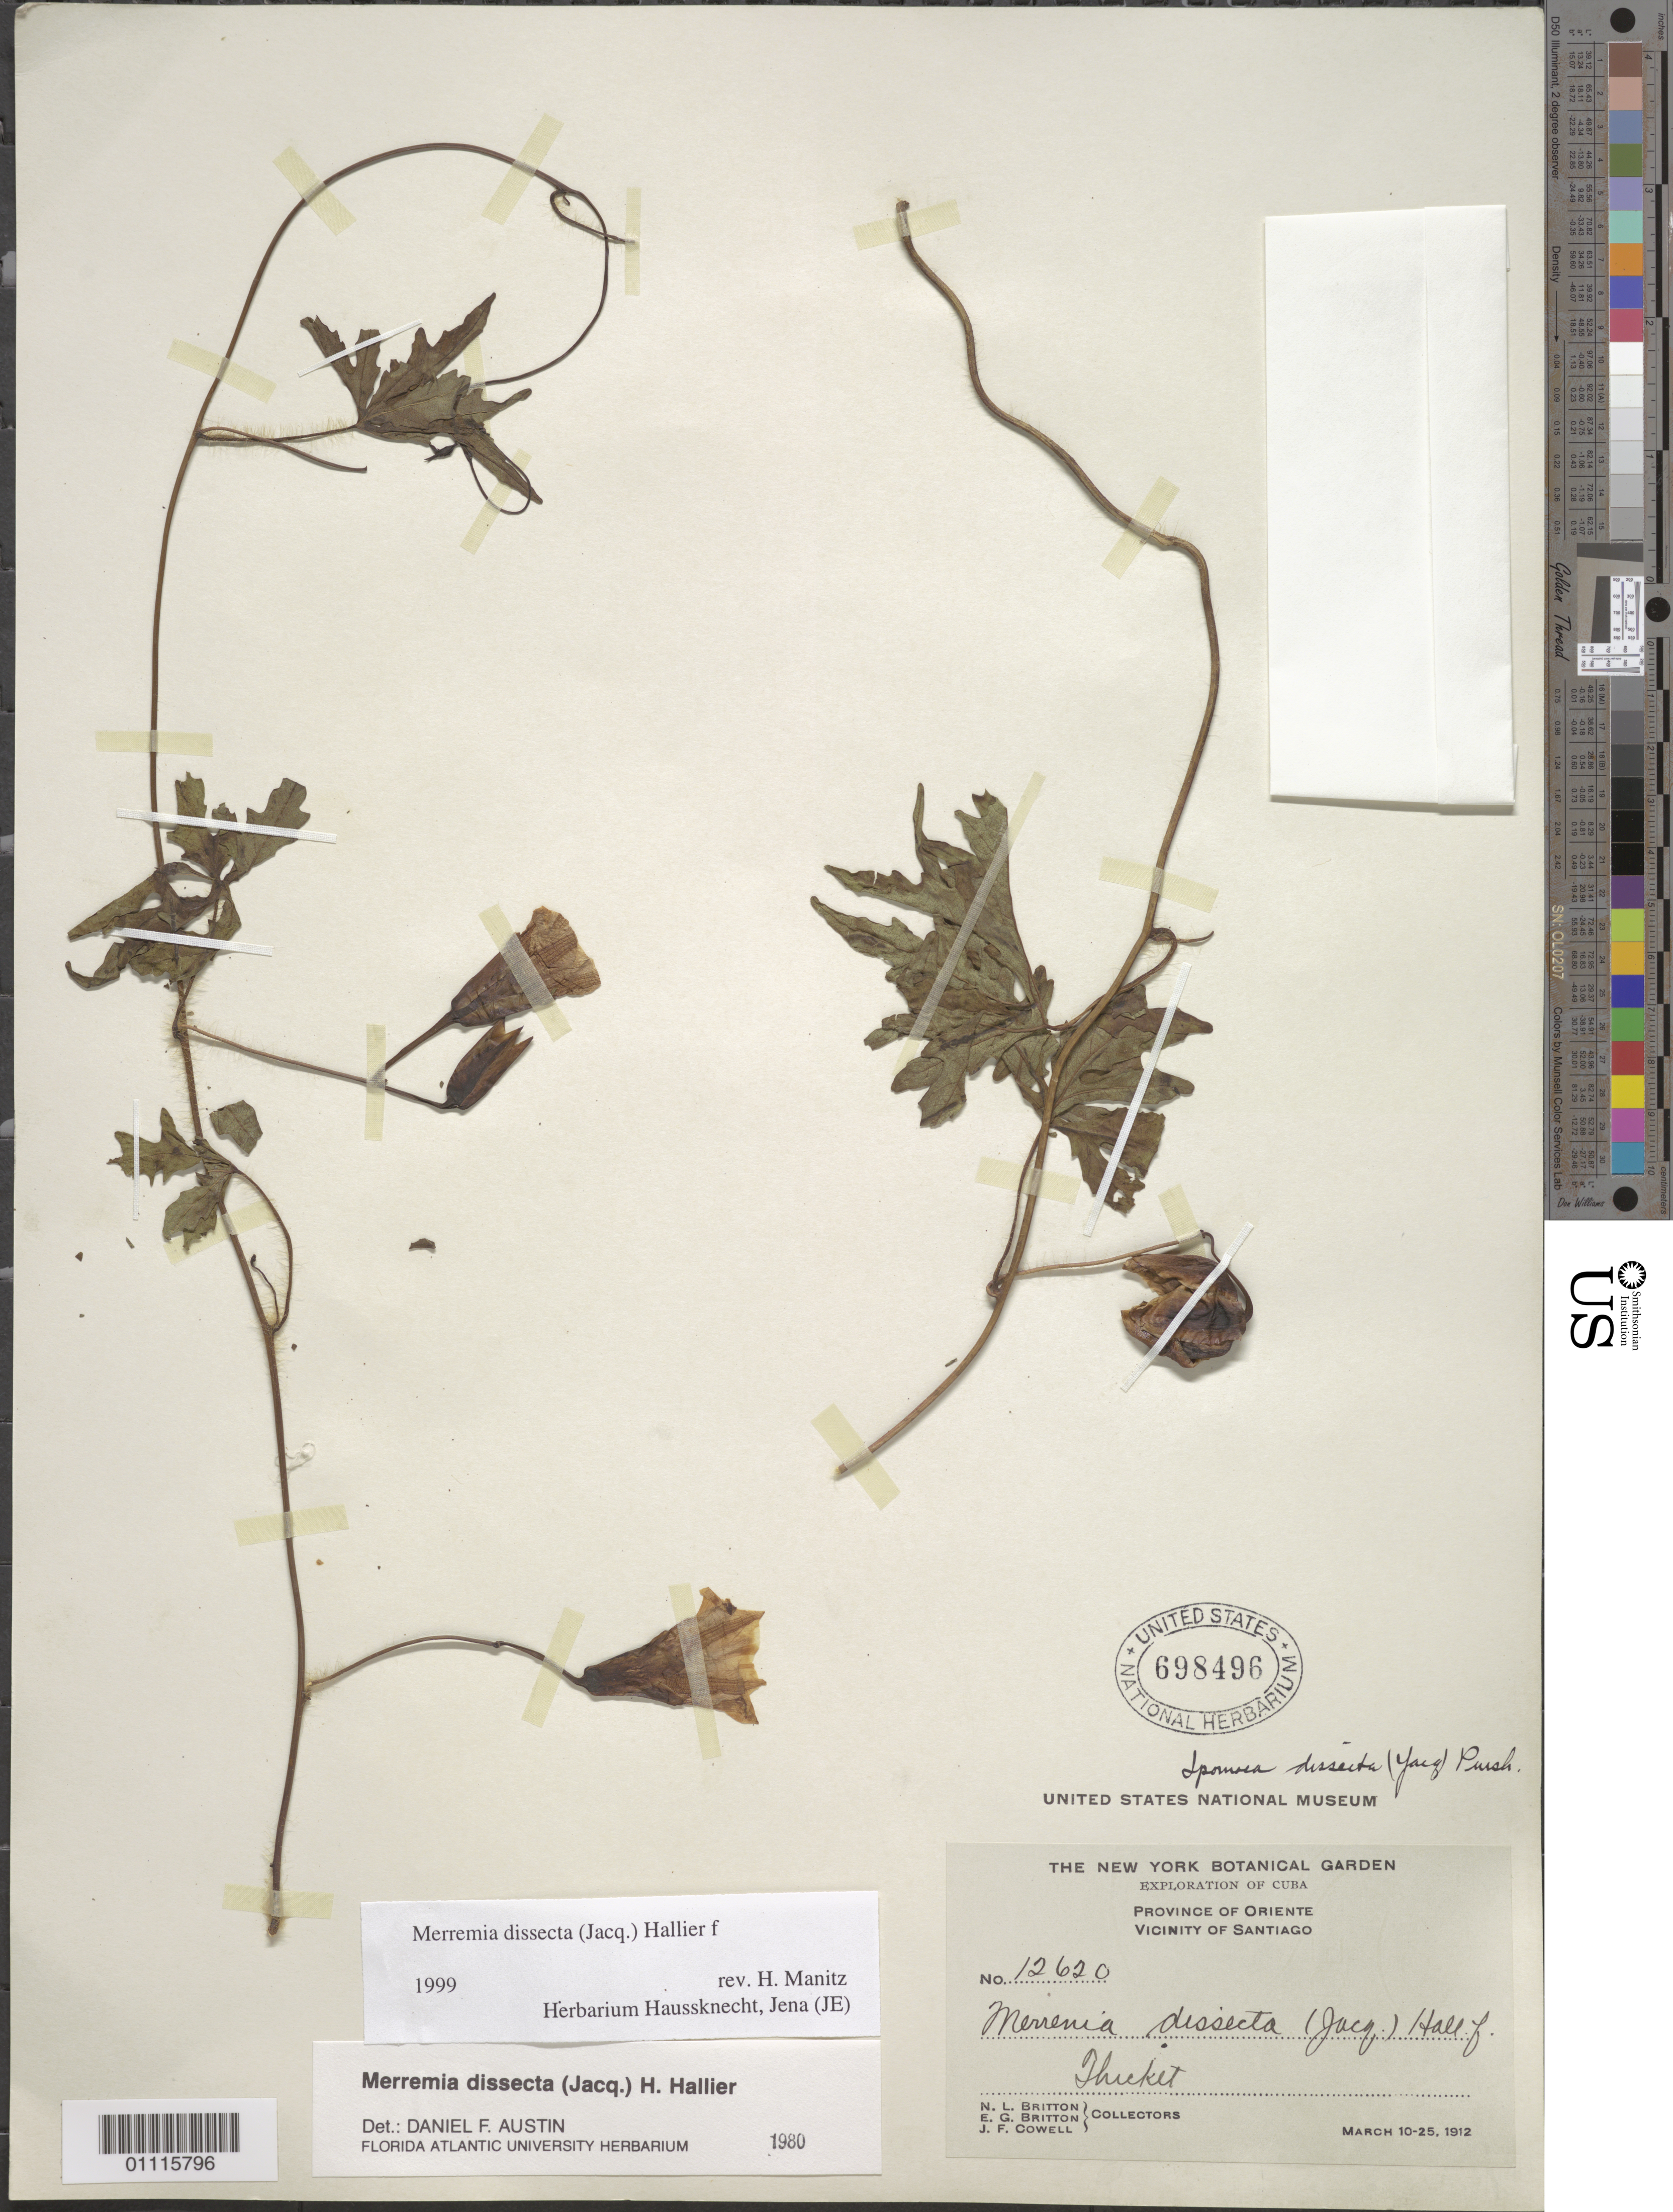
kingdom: Plantae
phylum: Tracheophyta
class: Magnoliopsida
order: Solanales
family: Convolvulaceae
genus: Distimake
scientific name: Distimake dissectus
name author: (Jacq.) A. R. Simões & Staples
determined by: Strong, Mark T., (BOT), Smithsonian Institution - National Museum of Natural History (UNITED STATES)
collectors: N. Britton, E. G. Britton & J. F. Cowell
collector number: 12620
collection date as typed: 10 Mar 1912 to 25 Mar 1912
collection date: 1912-03-10/1912-03-25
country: Cuba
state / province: Santiago de Cuba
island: Cuba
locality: Thicket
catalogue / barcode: US 698496